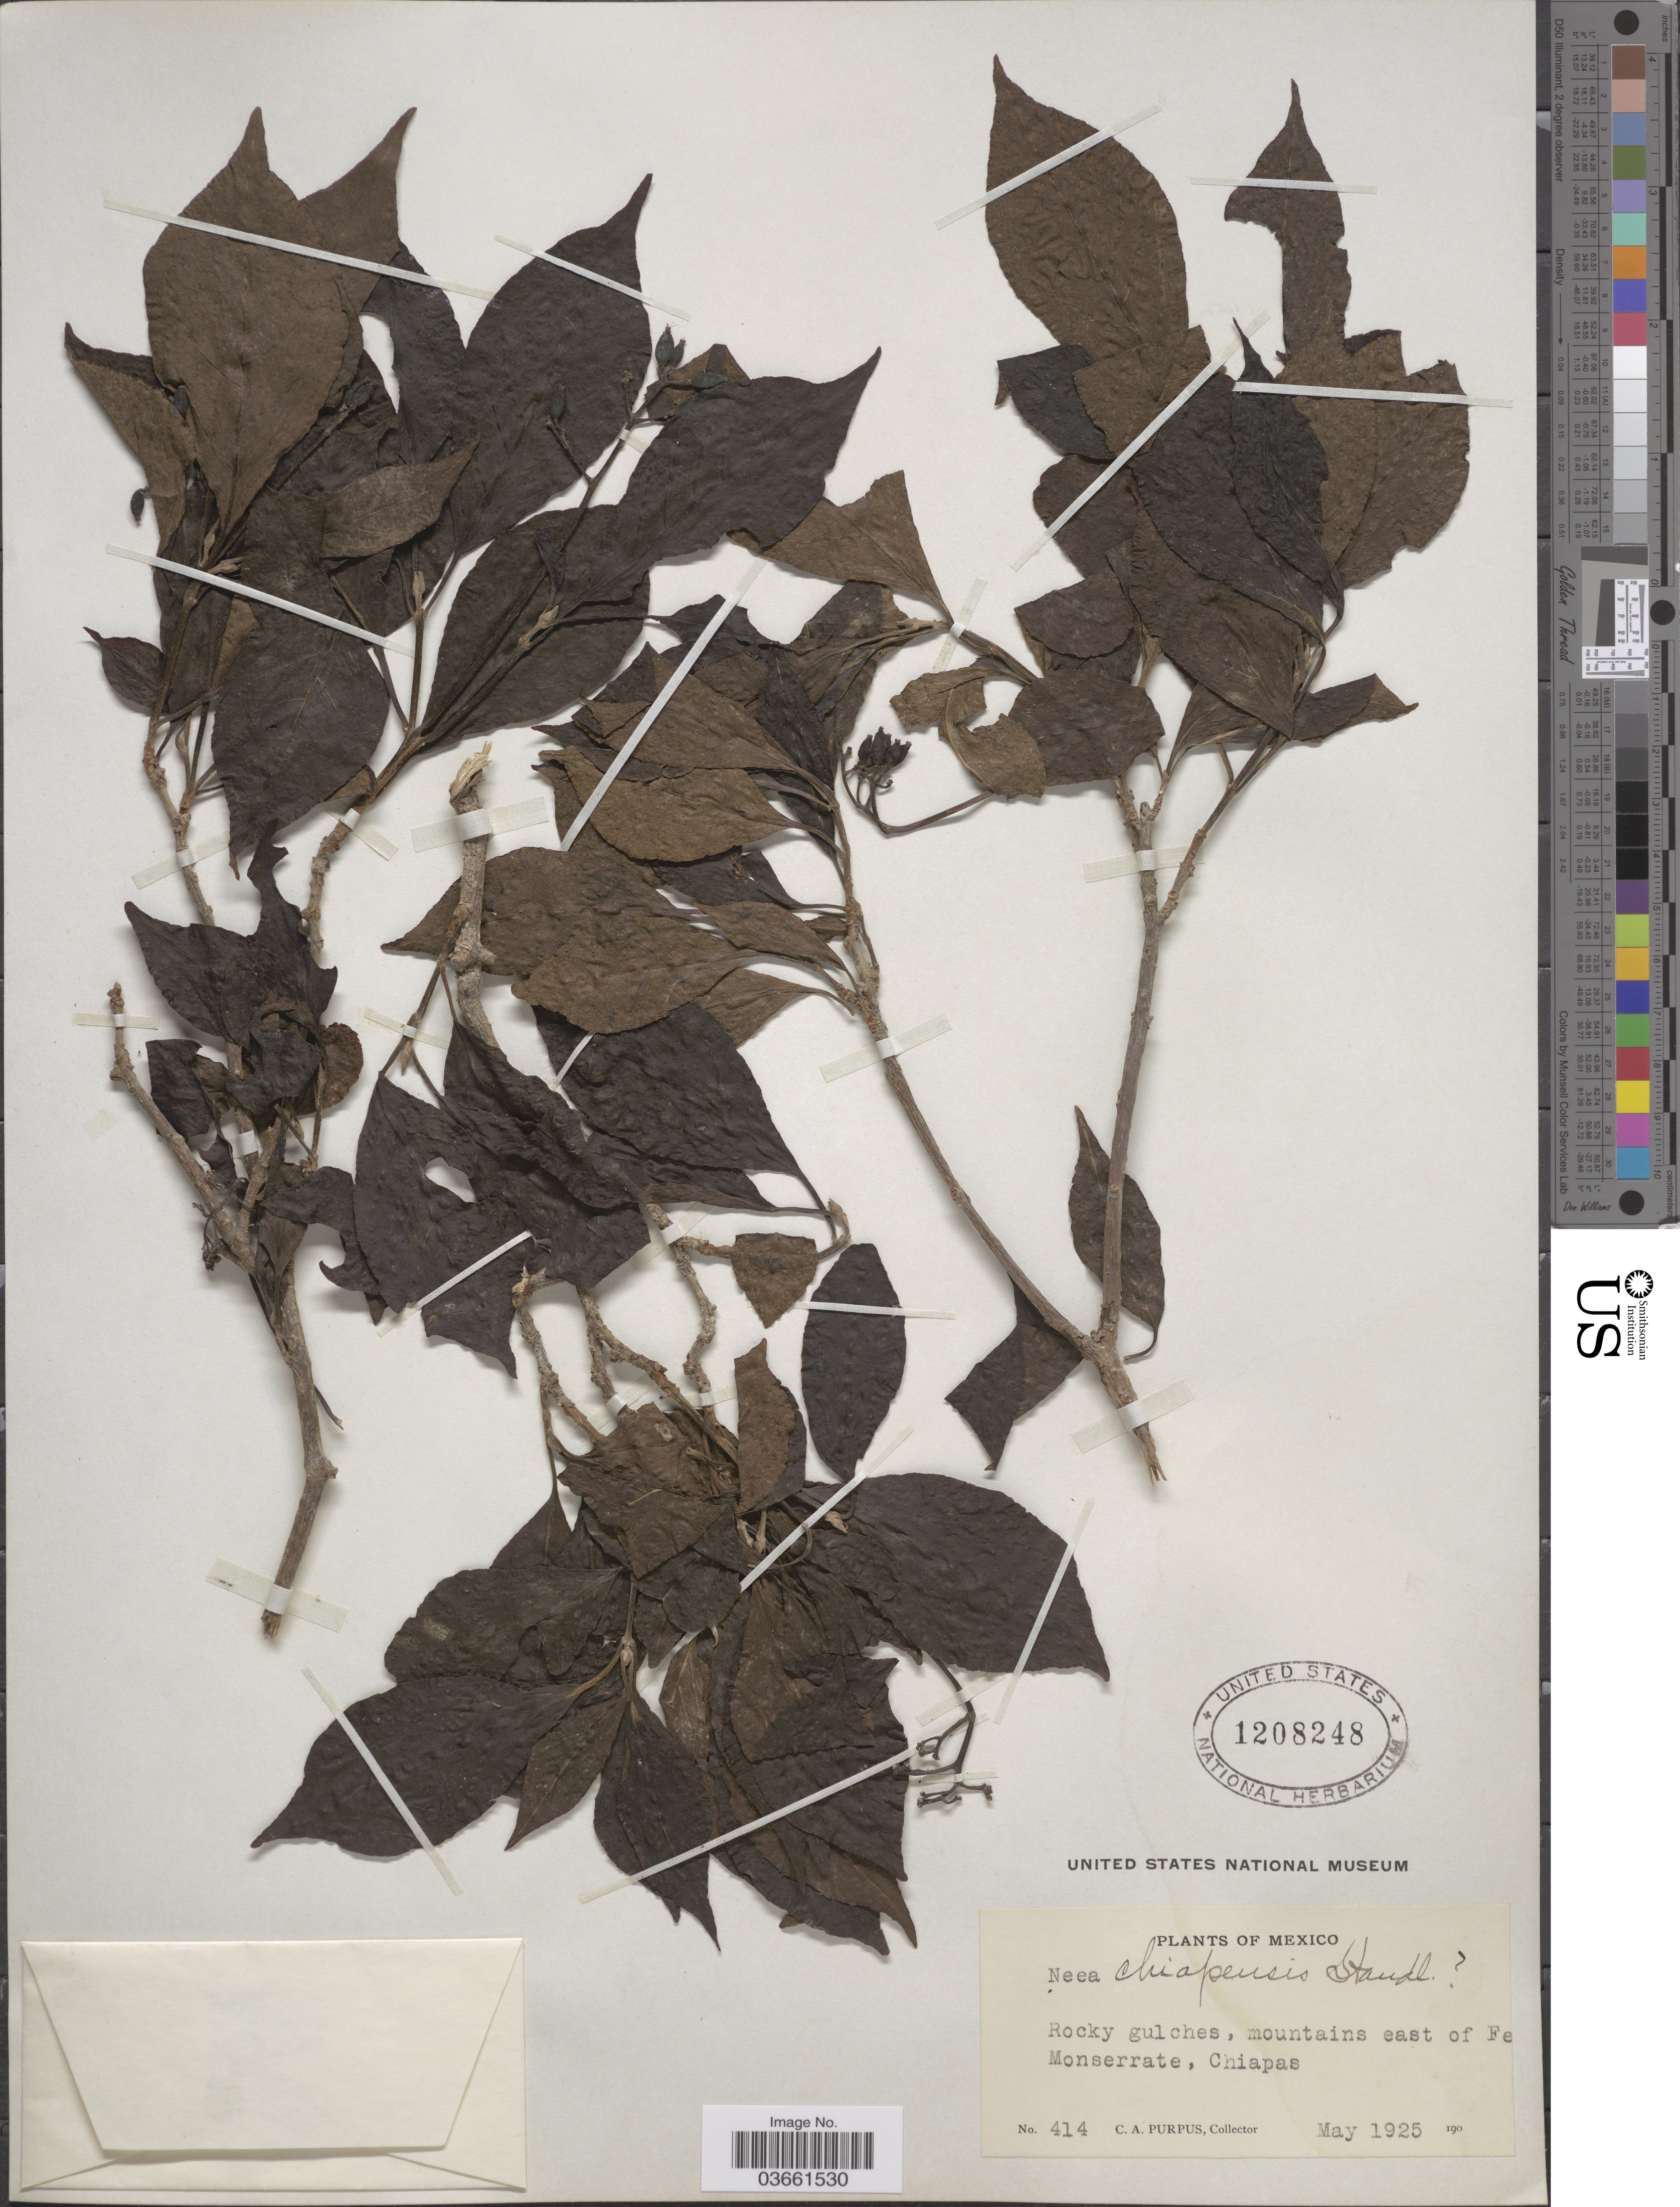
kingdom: Plantae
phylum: Tracheophyta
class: Magnoliopsida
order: Caryophyllales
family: Nyctaginaceae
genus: Neea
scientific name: Neea chiapensis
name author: Standl.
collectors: C. A. Purpus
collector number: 414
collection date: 1925-05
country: Mexico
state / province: Chiapas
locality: Mountains east of Fe Monserrate.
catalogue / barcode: US 1208248